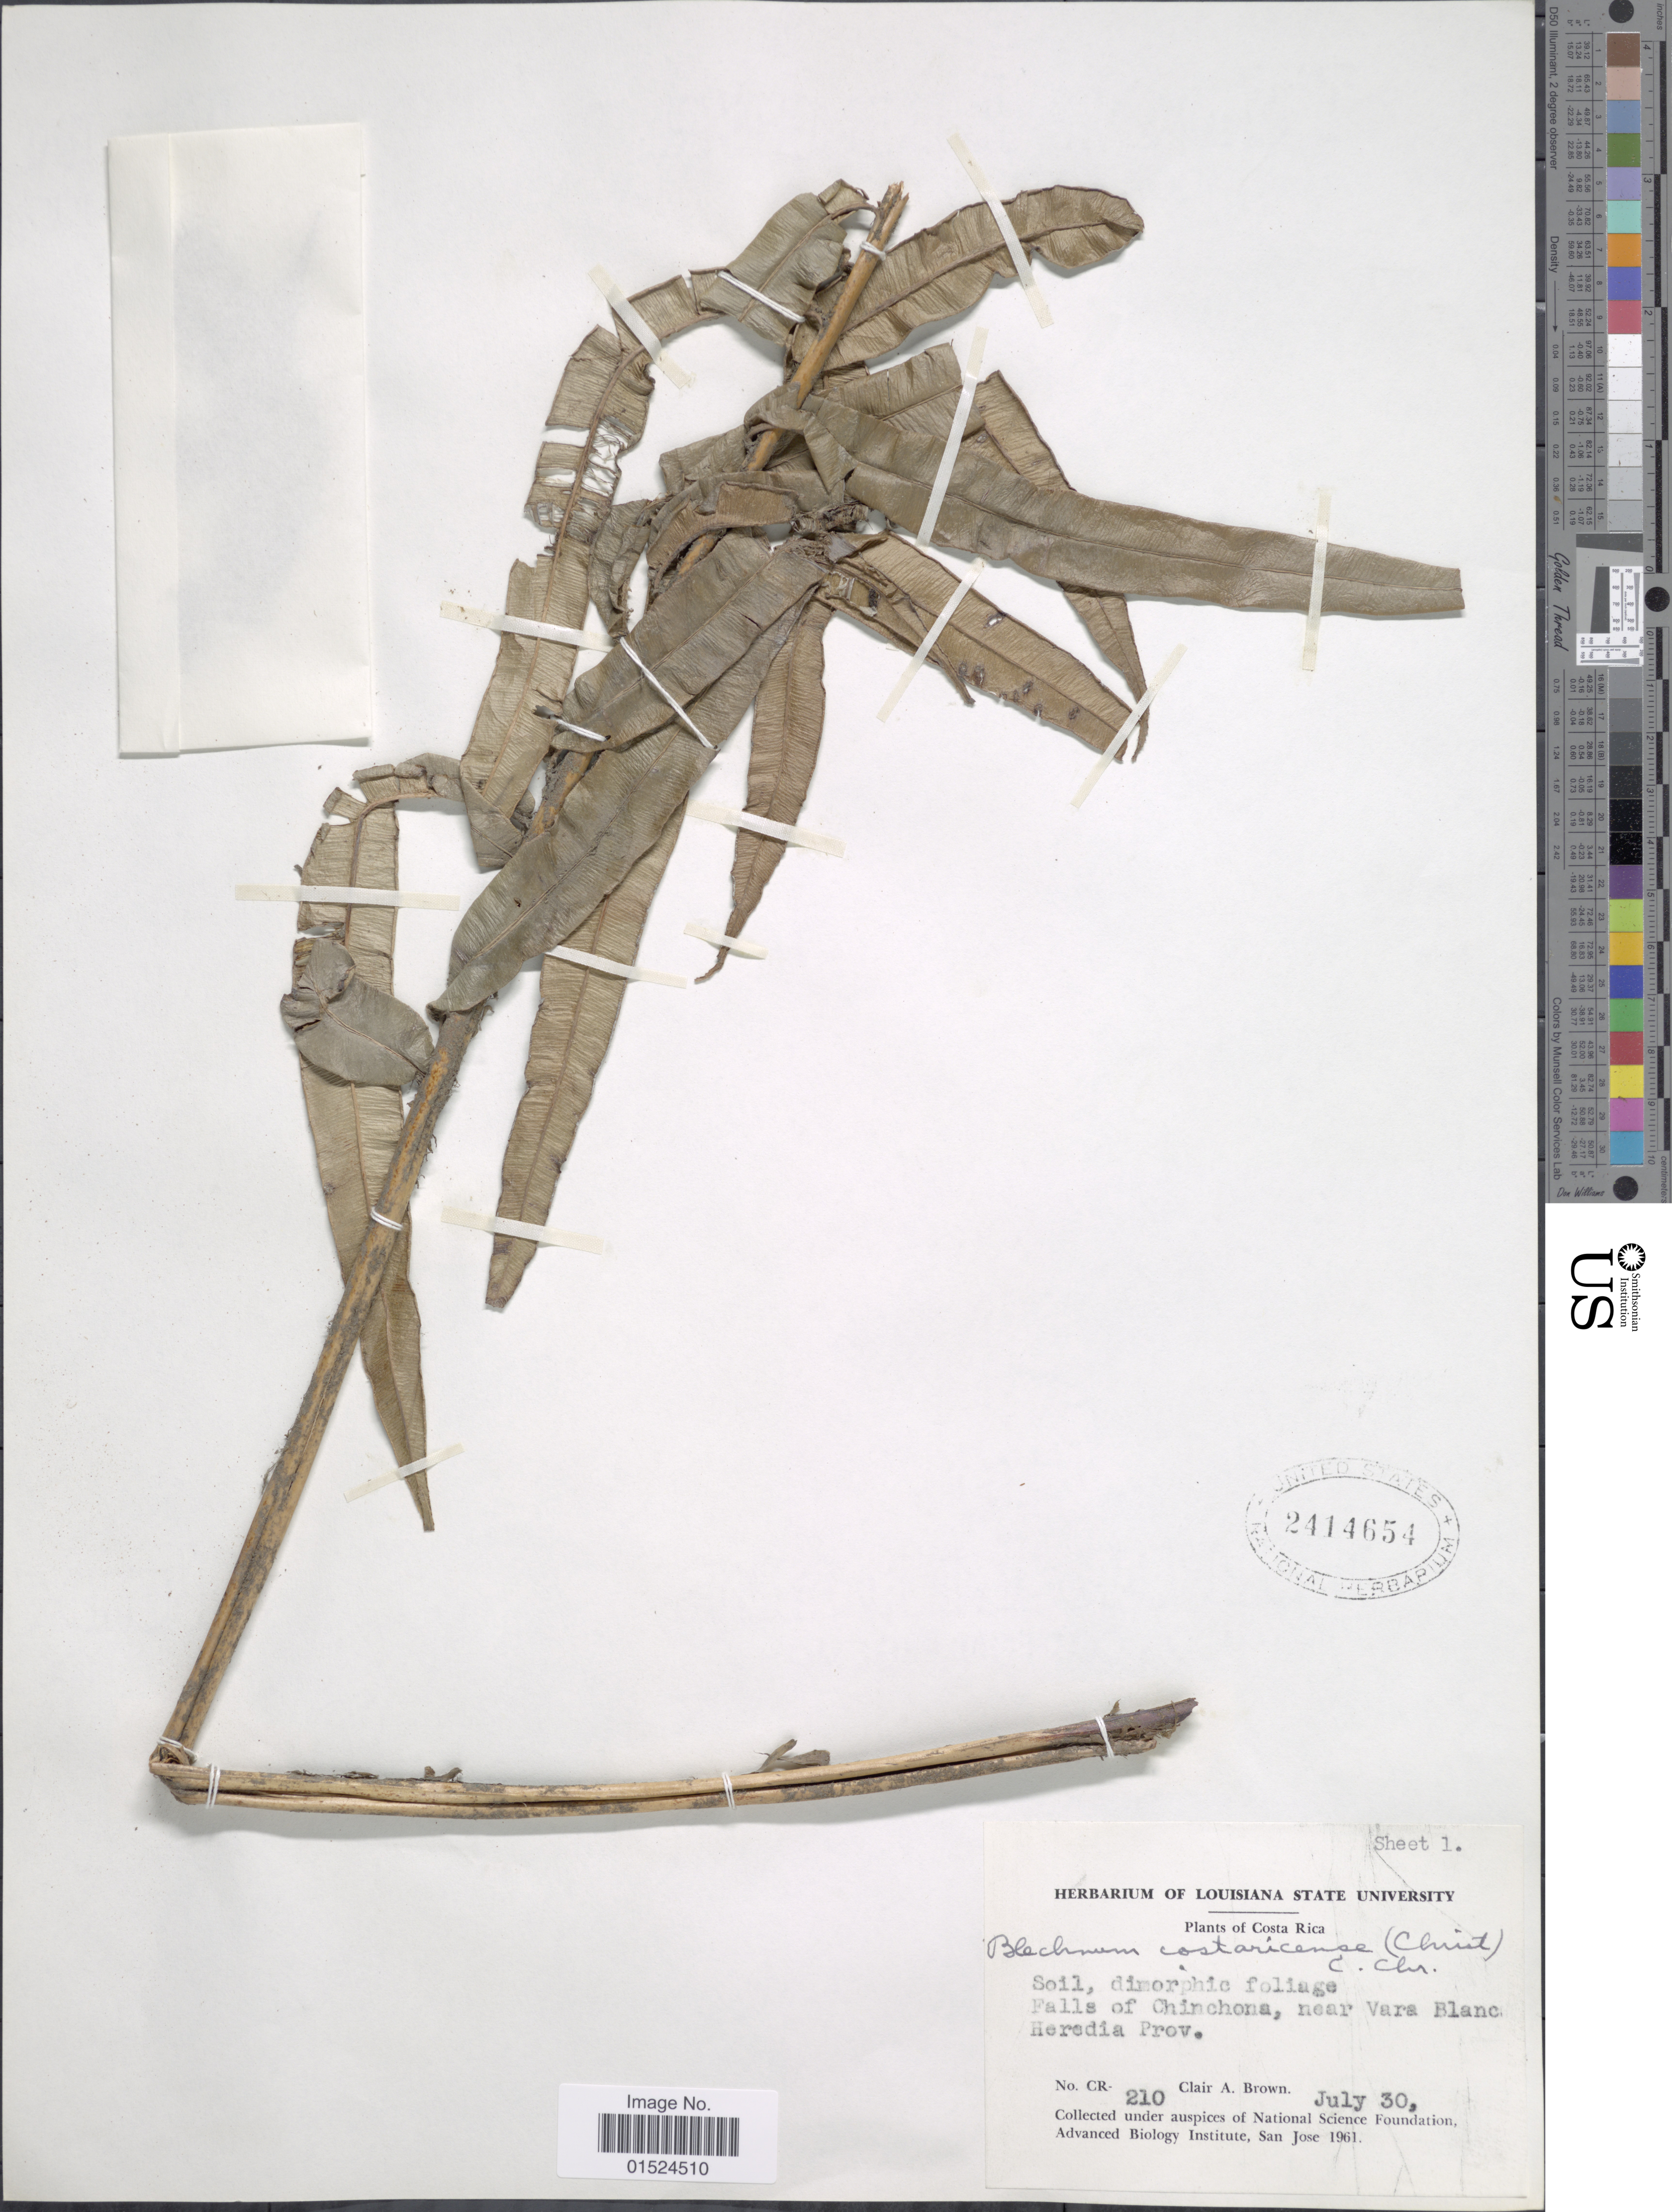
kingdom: Plantae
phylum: Tracheophyta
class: Polypodiopsida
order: Polypodiales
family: Blechnaceae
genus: Blechnum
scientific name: Blechnum schiedeanum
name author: (Schltdl. ex C. Presl) Hieron.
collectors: C. A. Brown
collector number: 210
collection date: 1961-07-30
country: Costa Rica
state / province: Heredia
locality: Falls of Chinchona, near Vara Blanca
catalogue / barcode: US 2414654